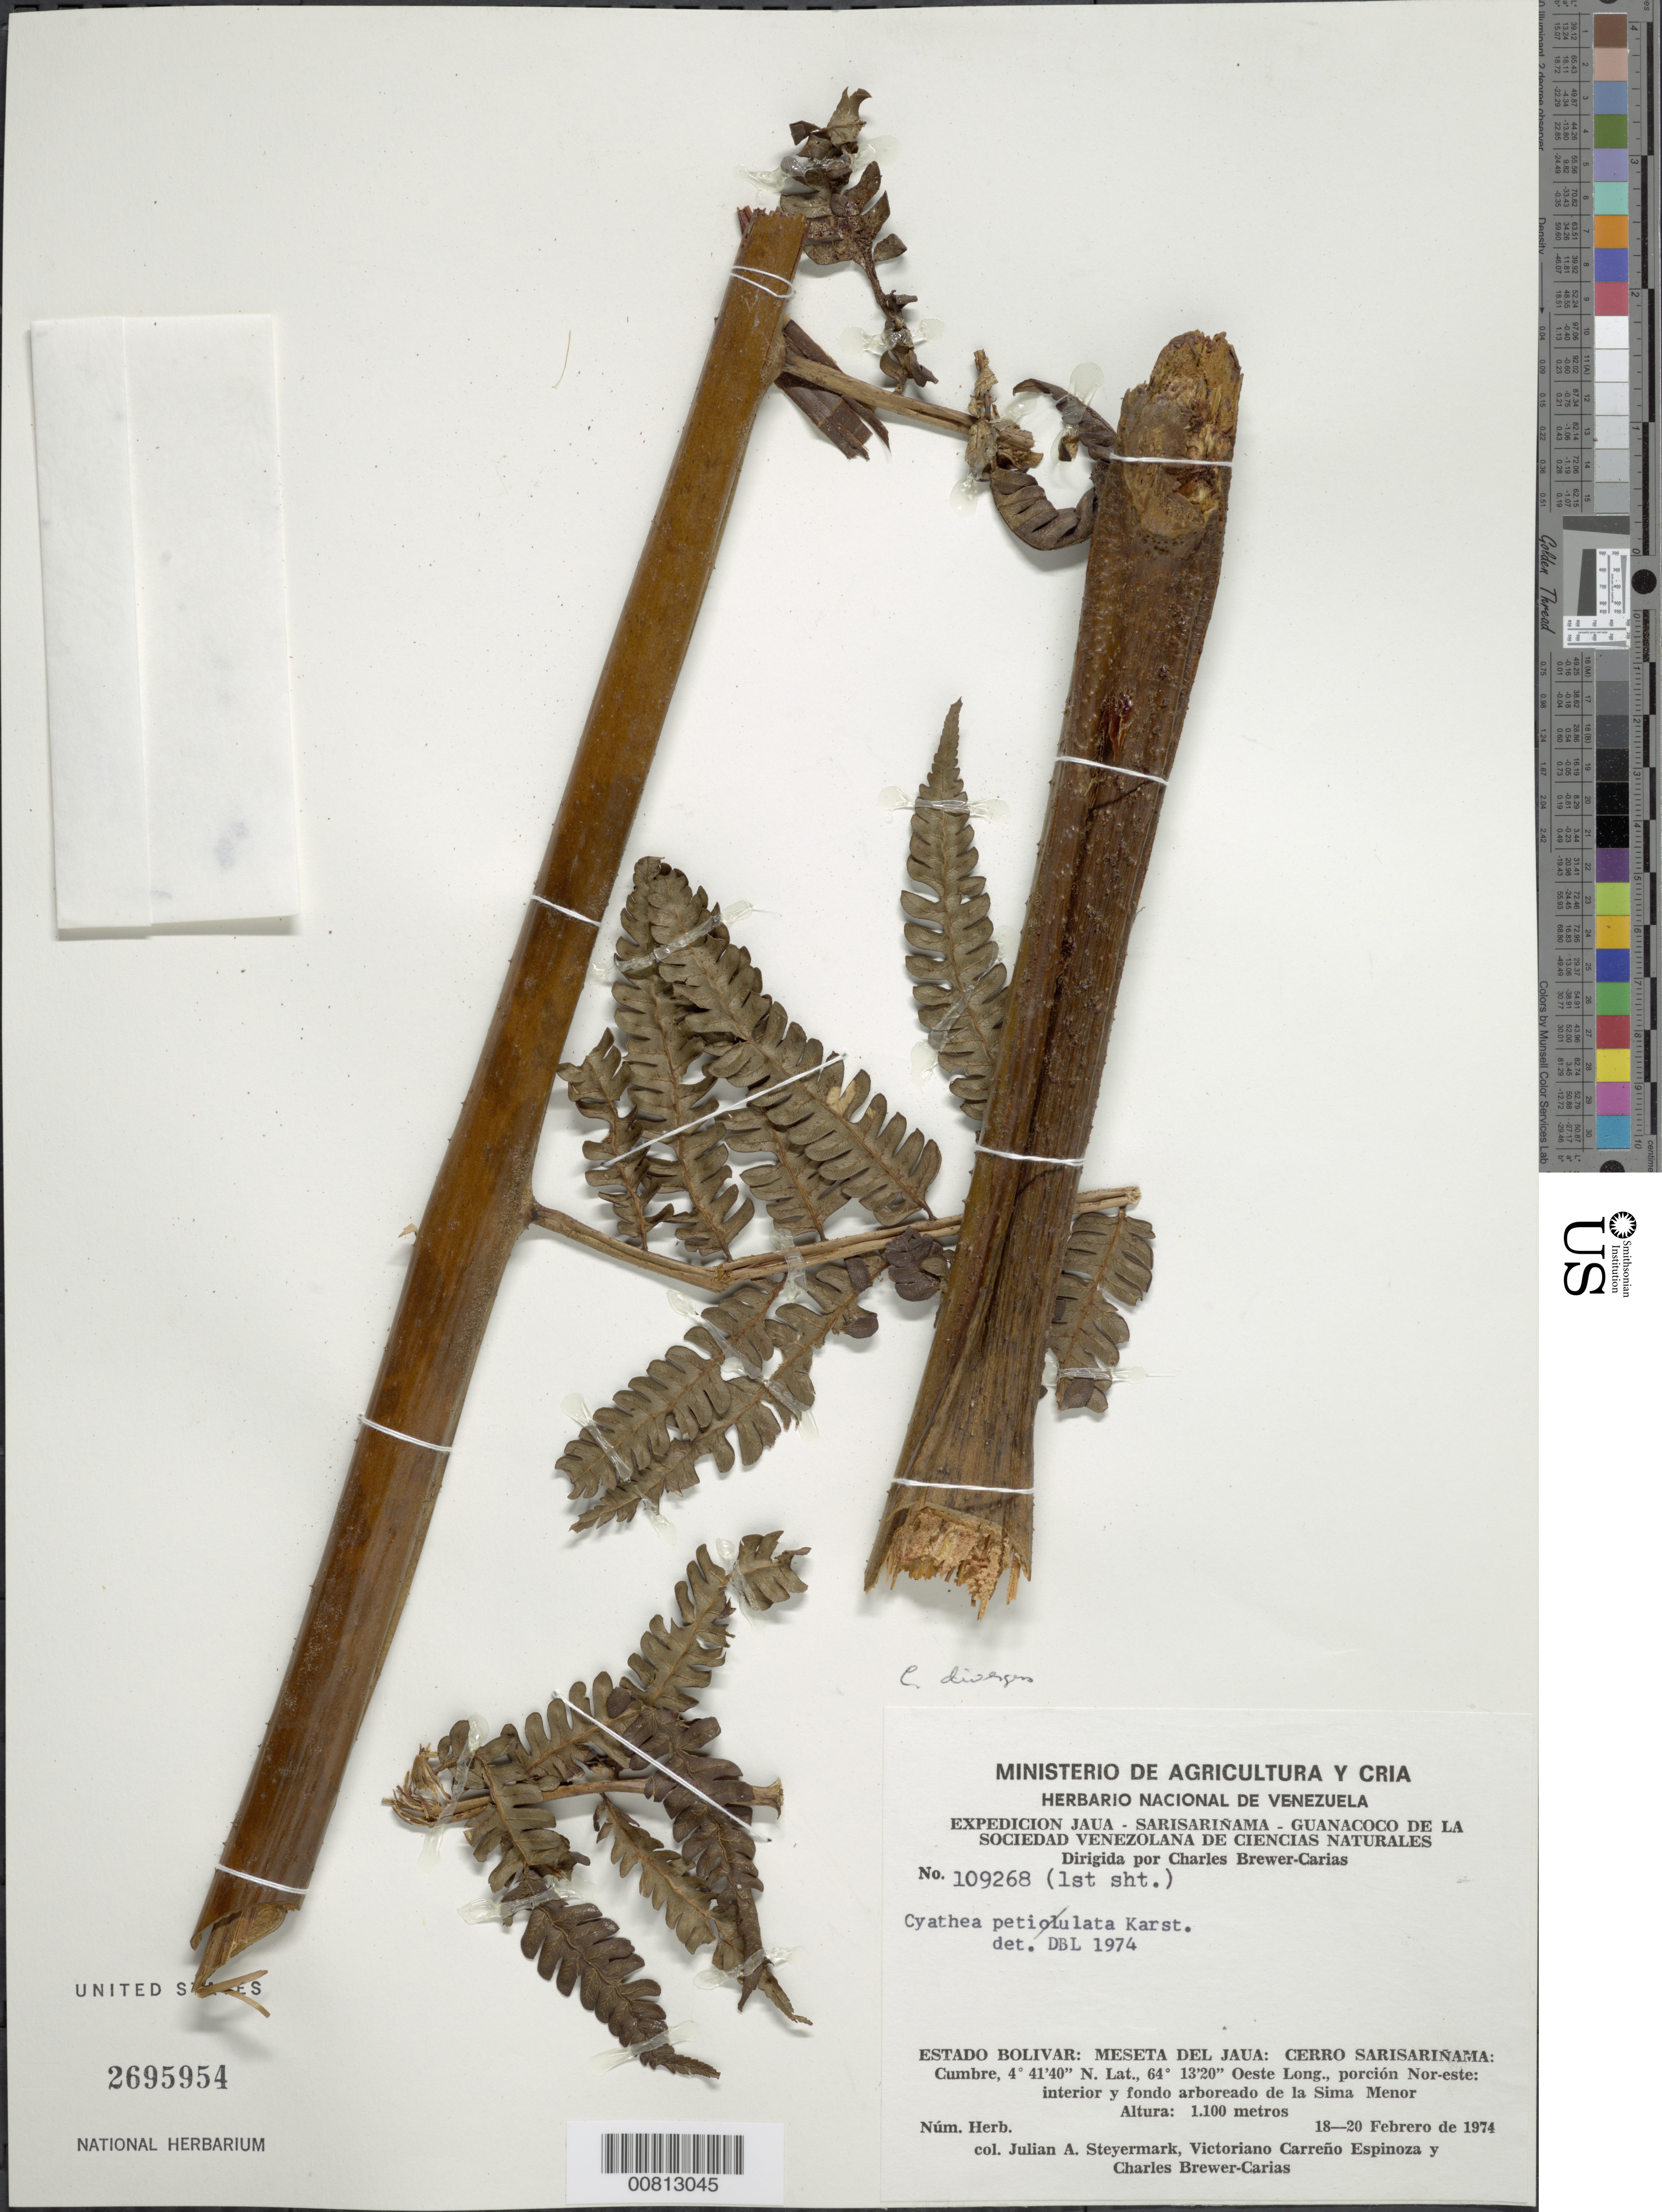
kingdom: Plantae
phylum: Tracheophyta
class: Polypodiopsida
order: Cyatheales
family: Cyatheaceae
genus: Cyathea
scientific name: Cyathea divergens var. divergens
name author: Kunze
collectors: J. Steyermark, V. Carreño E. & C. Brewer-Carias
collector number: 109268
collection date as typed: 18-Feb-74 to 20-Feb-74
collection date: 1974-02-18/1974-02-20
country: Venezuela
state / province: Bolívar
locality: Meseta del Jaua: Cerro Sarisariñama, summit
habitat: Interior y fondo arboreado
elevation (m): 1100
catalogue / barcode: US 2695954